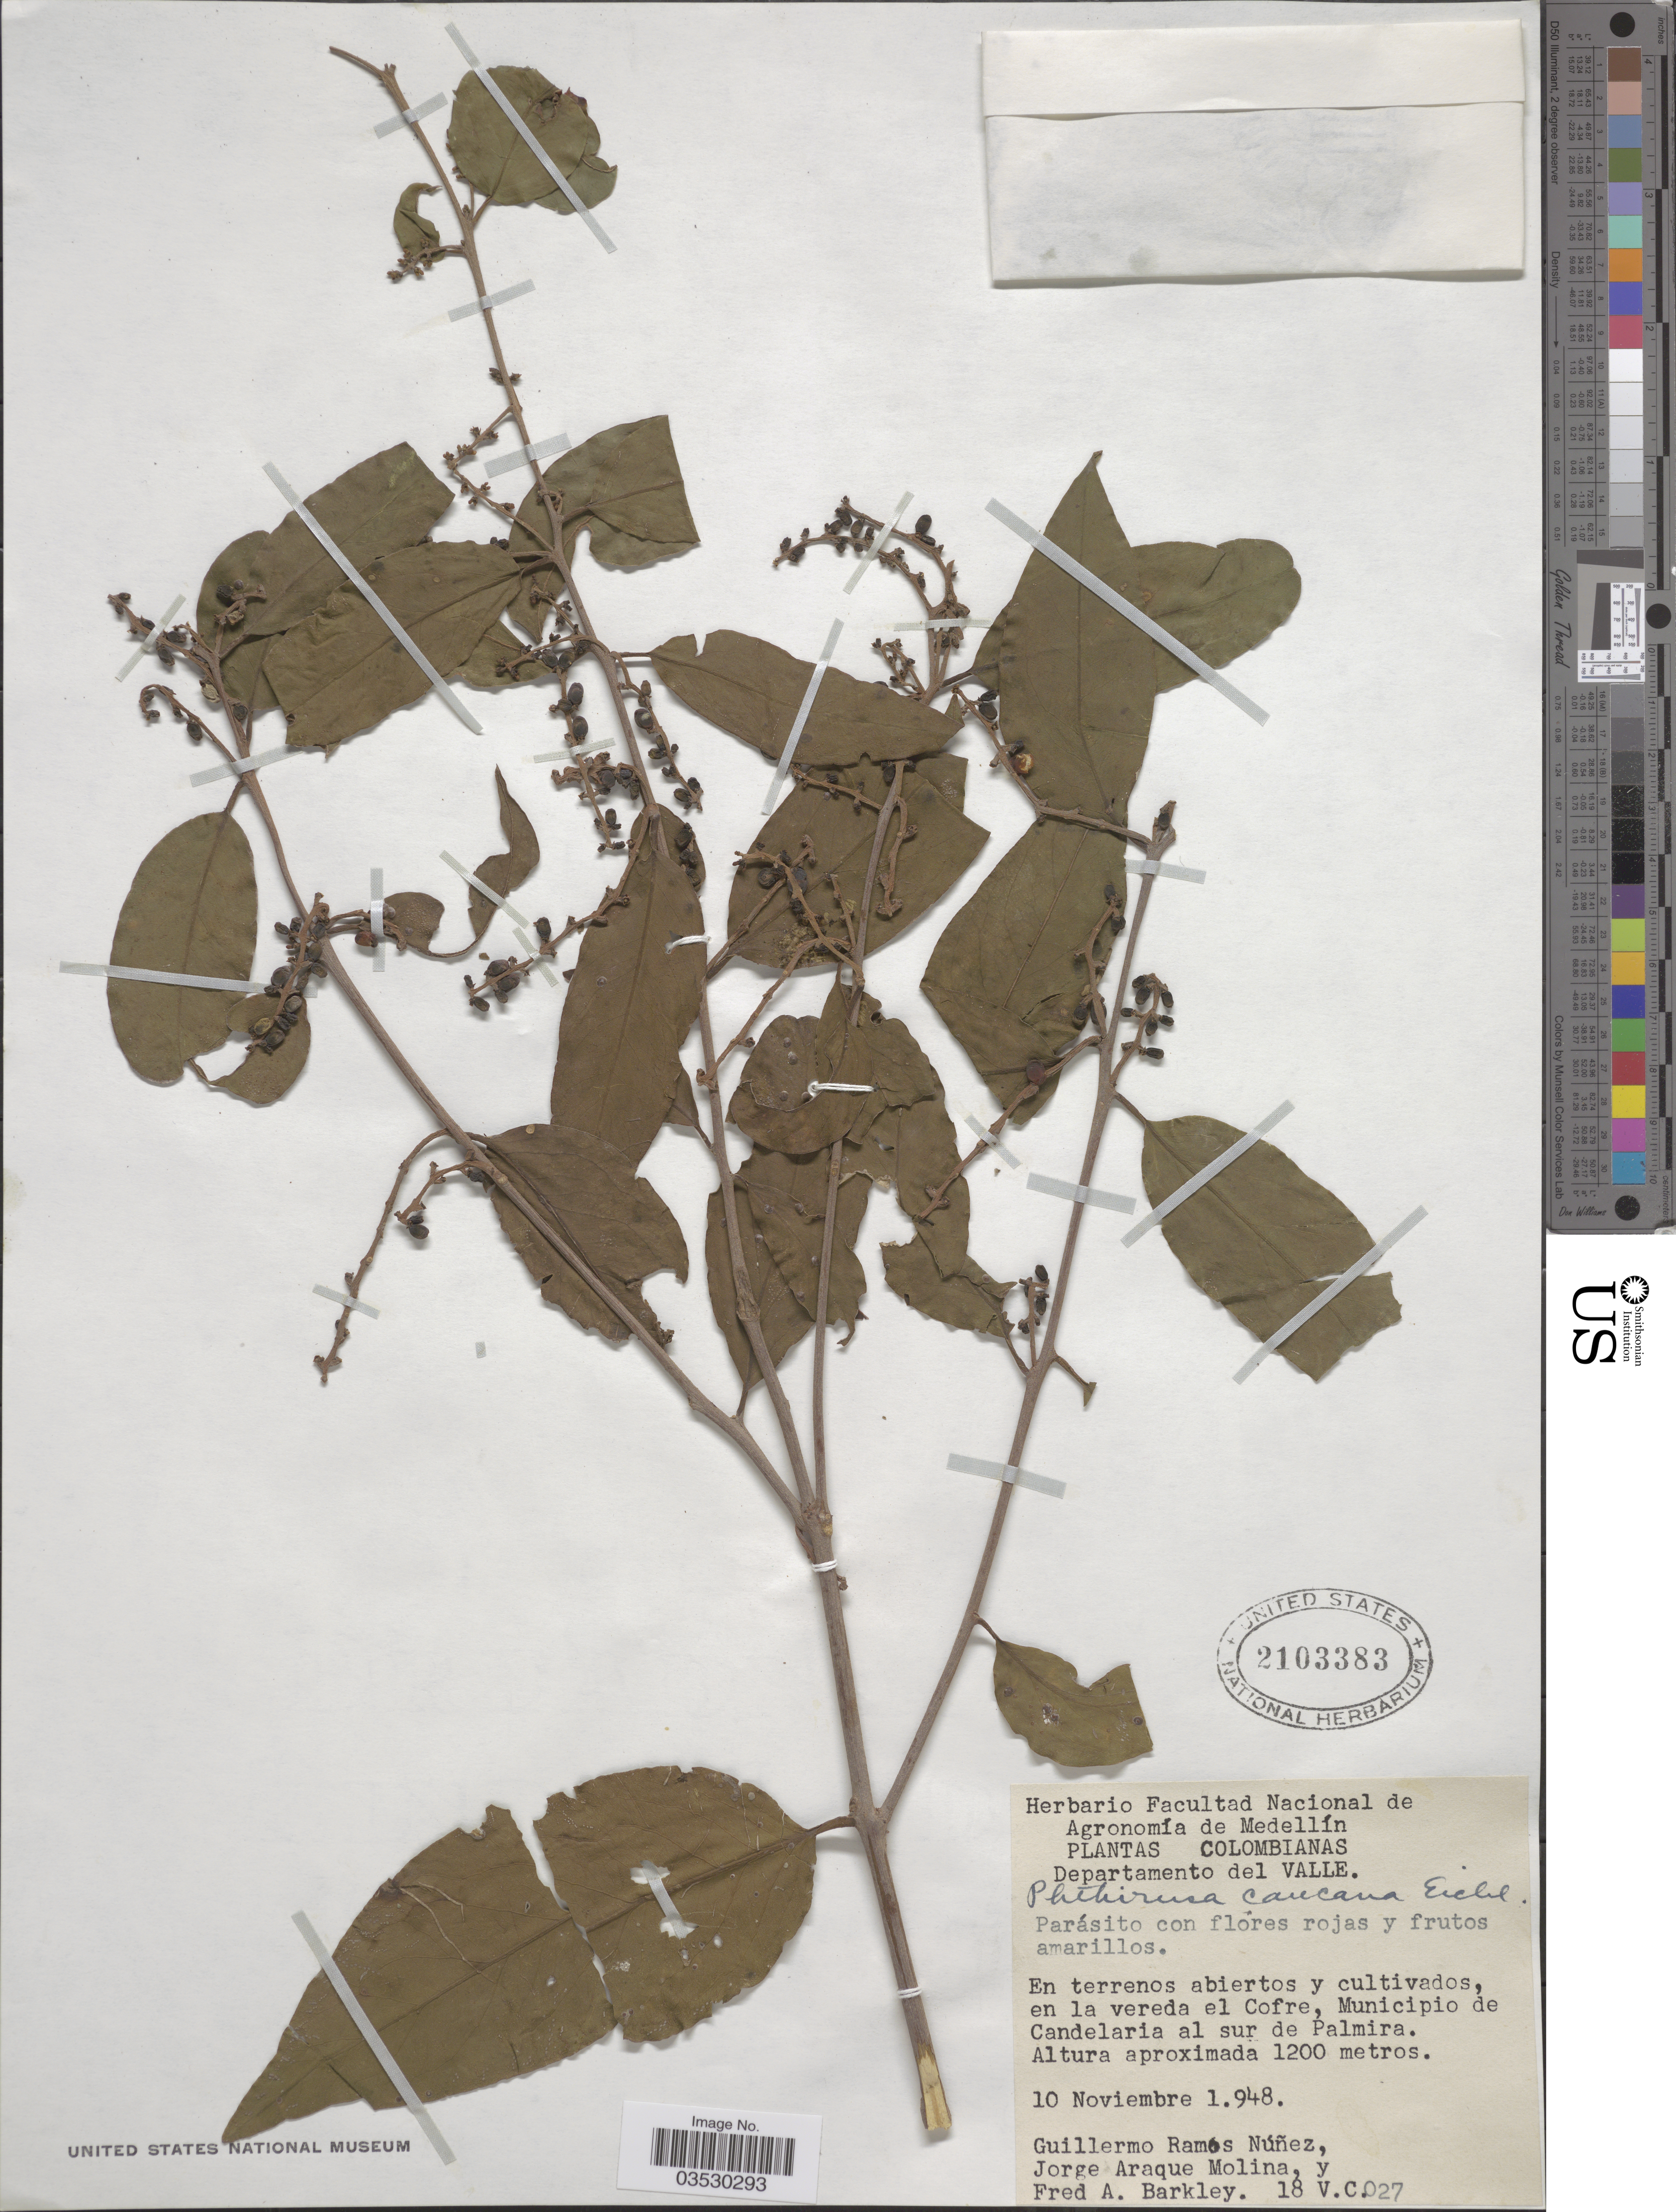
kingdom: Plantae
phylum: Tracheophyta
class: Magnoliopsida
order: Santalales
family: Loranthaceae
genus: Struthanthus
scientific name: Struthanthus caucanus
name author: Eichler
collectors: G. Nuñez, J. Araque Molina & F. A. Barkley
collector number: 18 V.C.027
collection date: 1948-11-10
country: Colombia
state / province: Valle del Cauca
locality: Departamento del Valle. En terrenos abiertos y cultivados, en la vereda el Cofre, Municipio de Candelaria al sur de Palmira.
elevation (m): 1200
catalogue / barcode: US 2103383